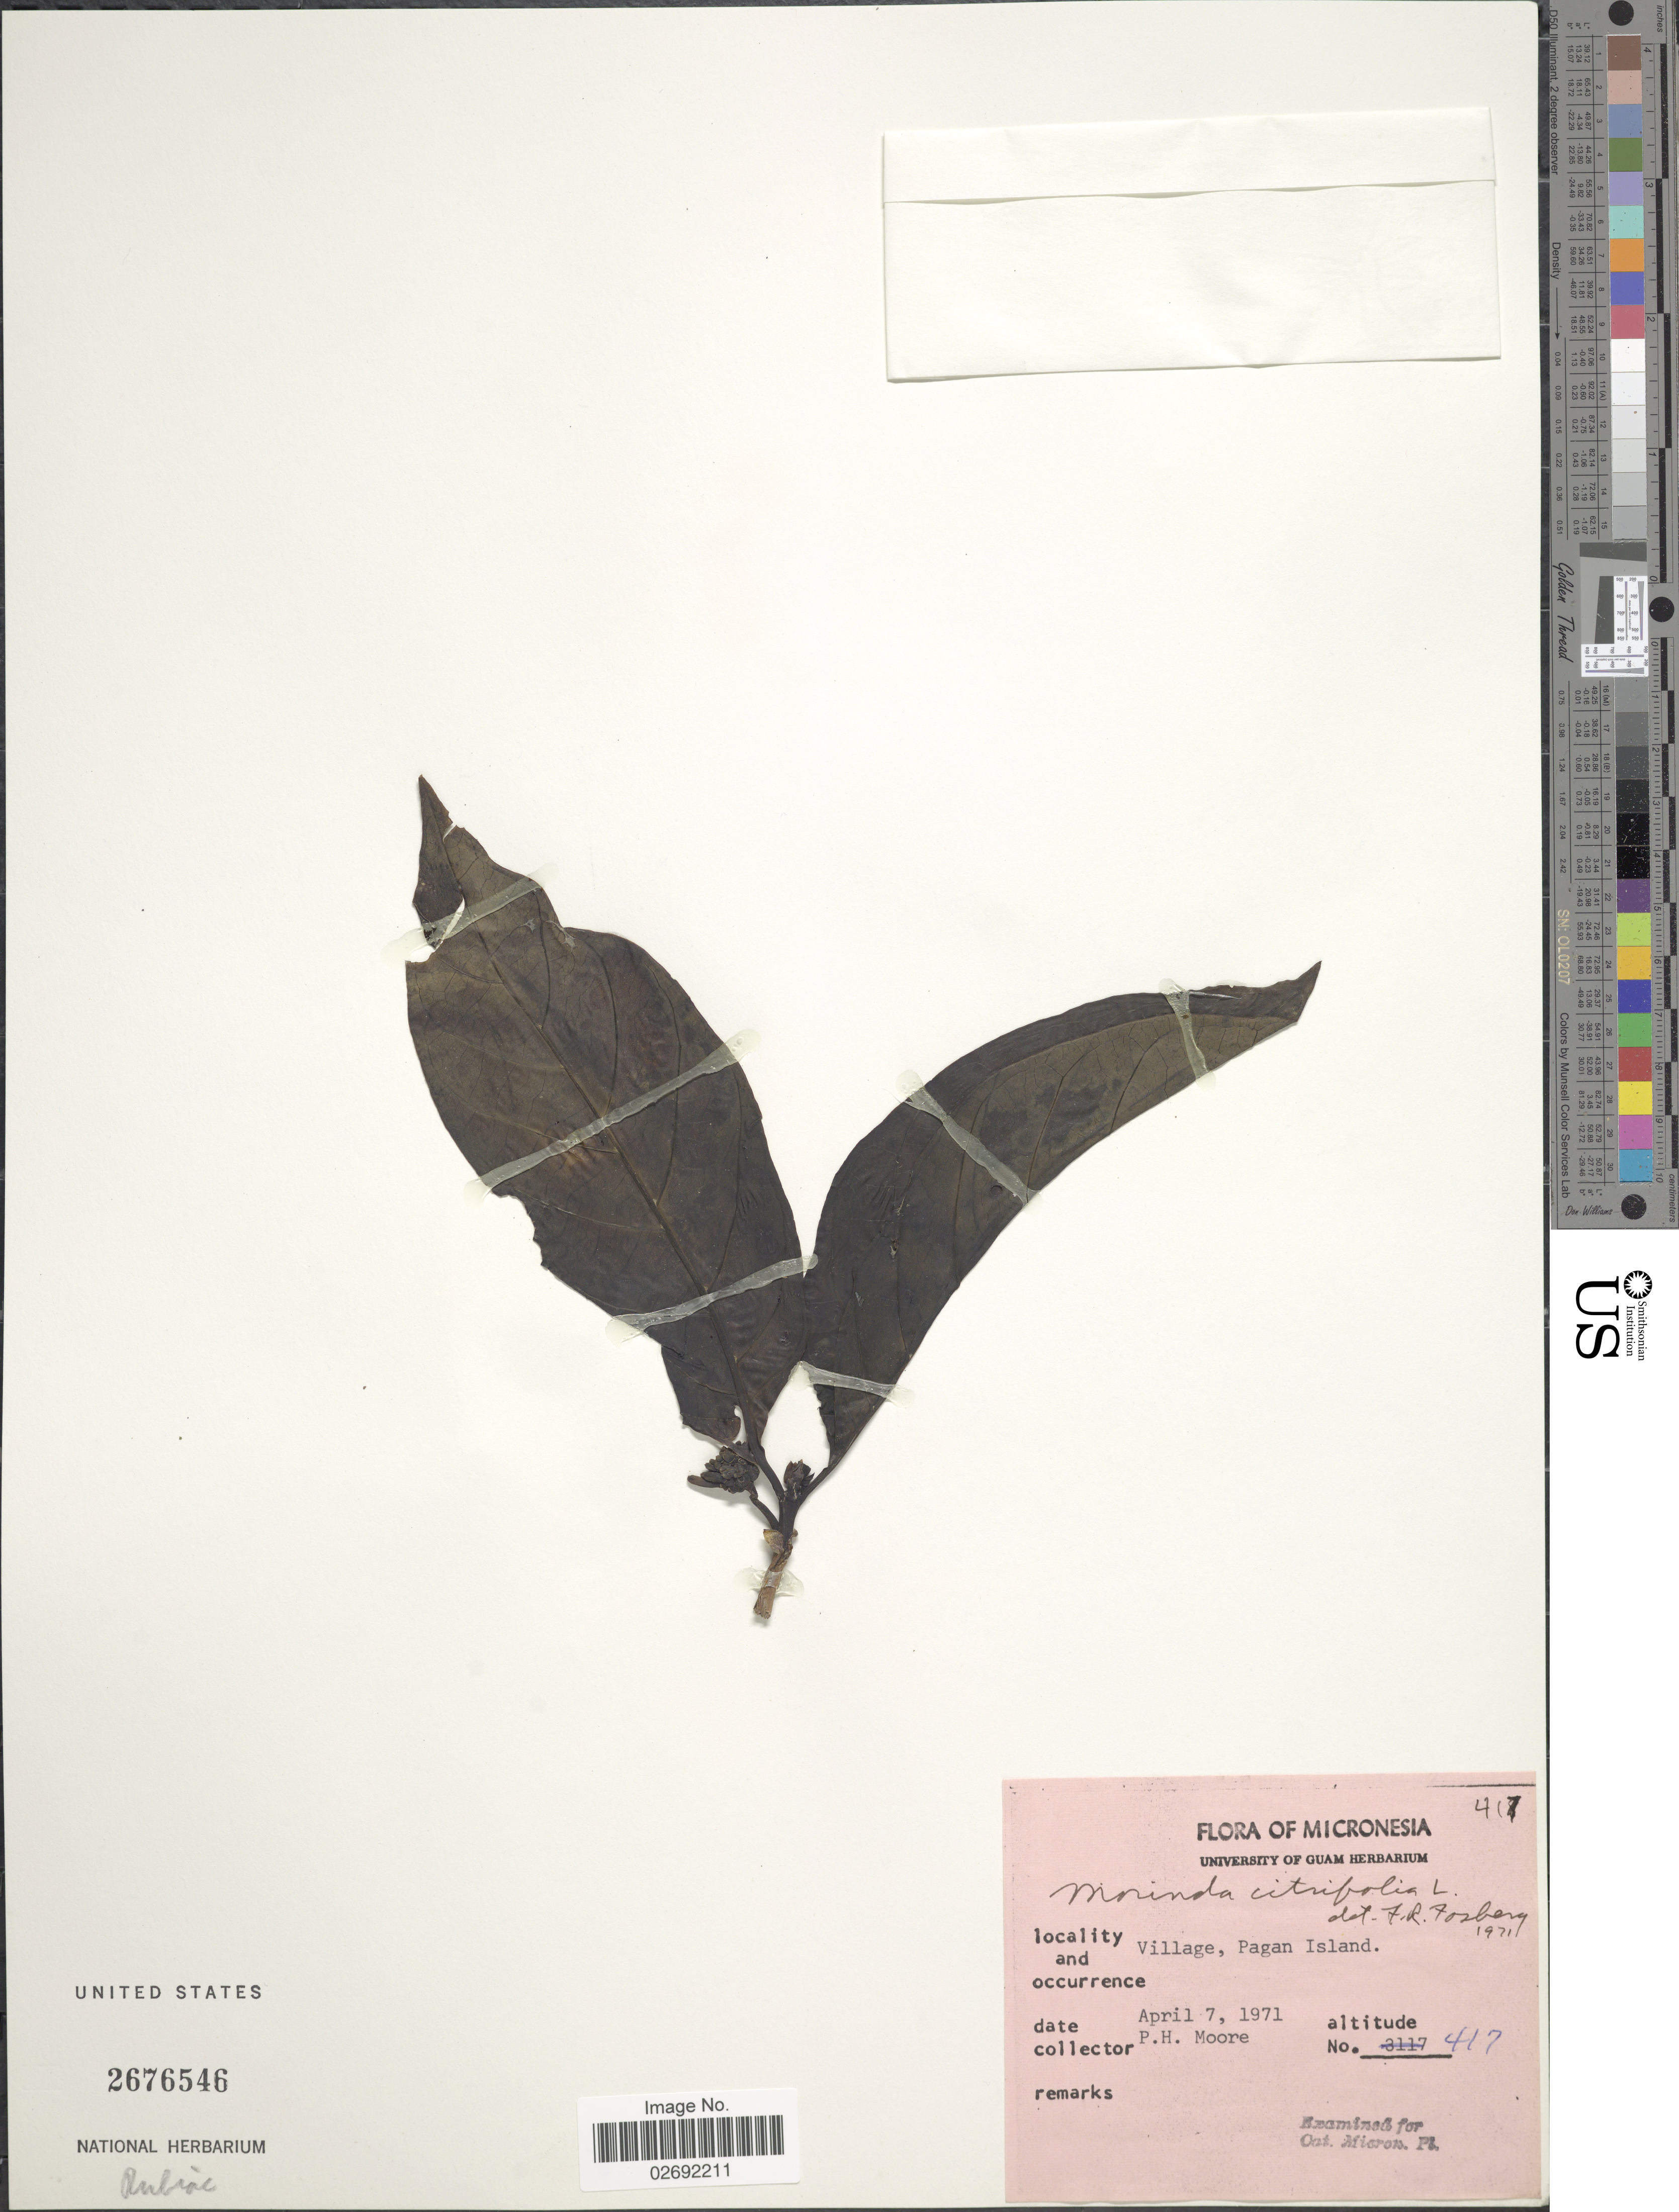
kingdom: Plantae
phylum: Tracheophyta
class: Magnoliopsida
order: Gentianales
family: Rubiaceae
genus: Morinda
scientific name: Morinda citrifolia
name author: L.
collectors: P. H. Moore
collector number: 417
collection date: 1971-04-07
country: Northern Mariana Islands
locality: Micronesia. Village, Pagan Island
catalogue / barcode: US 2676546